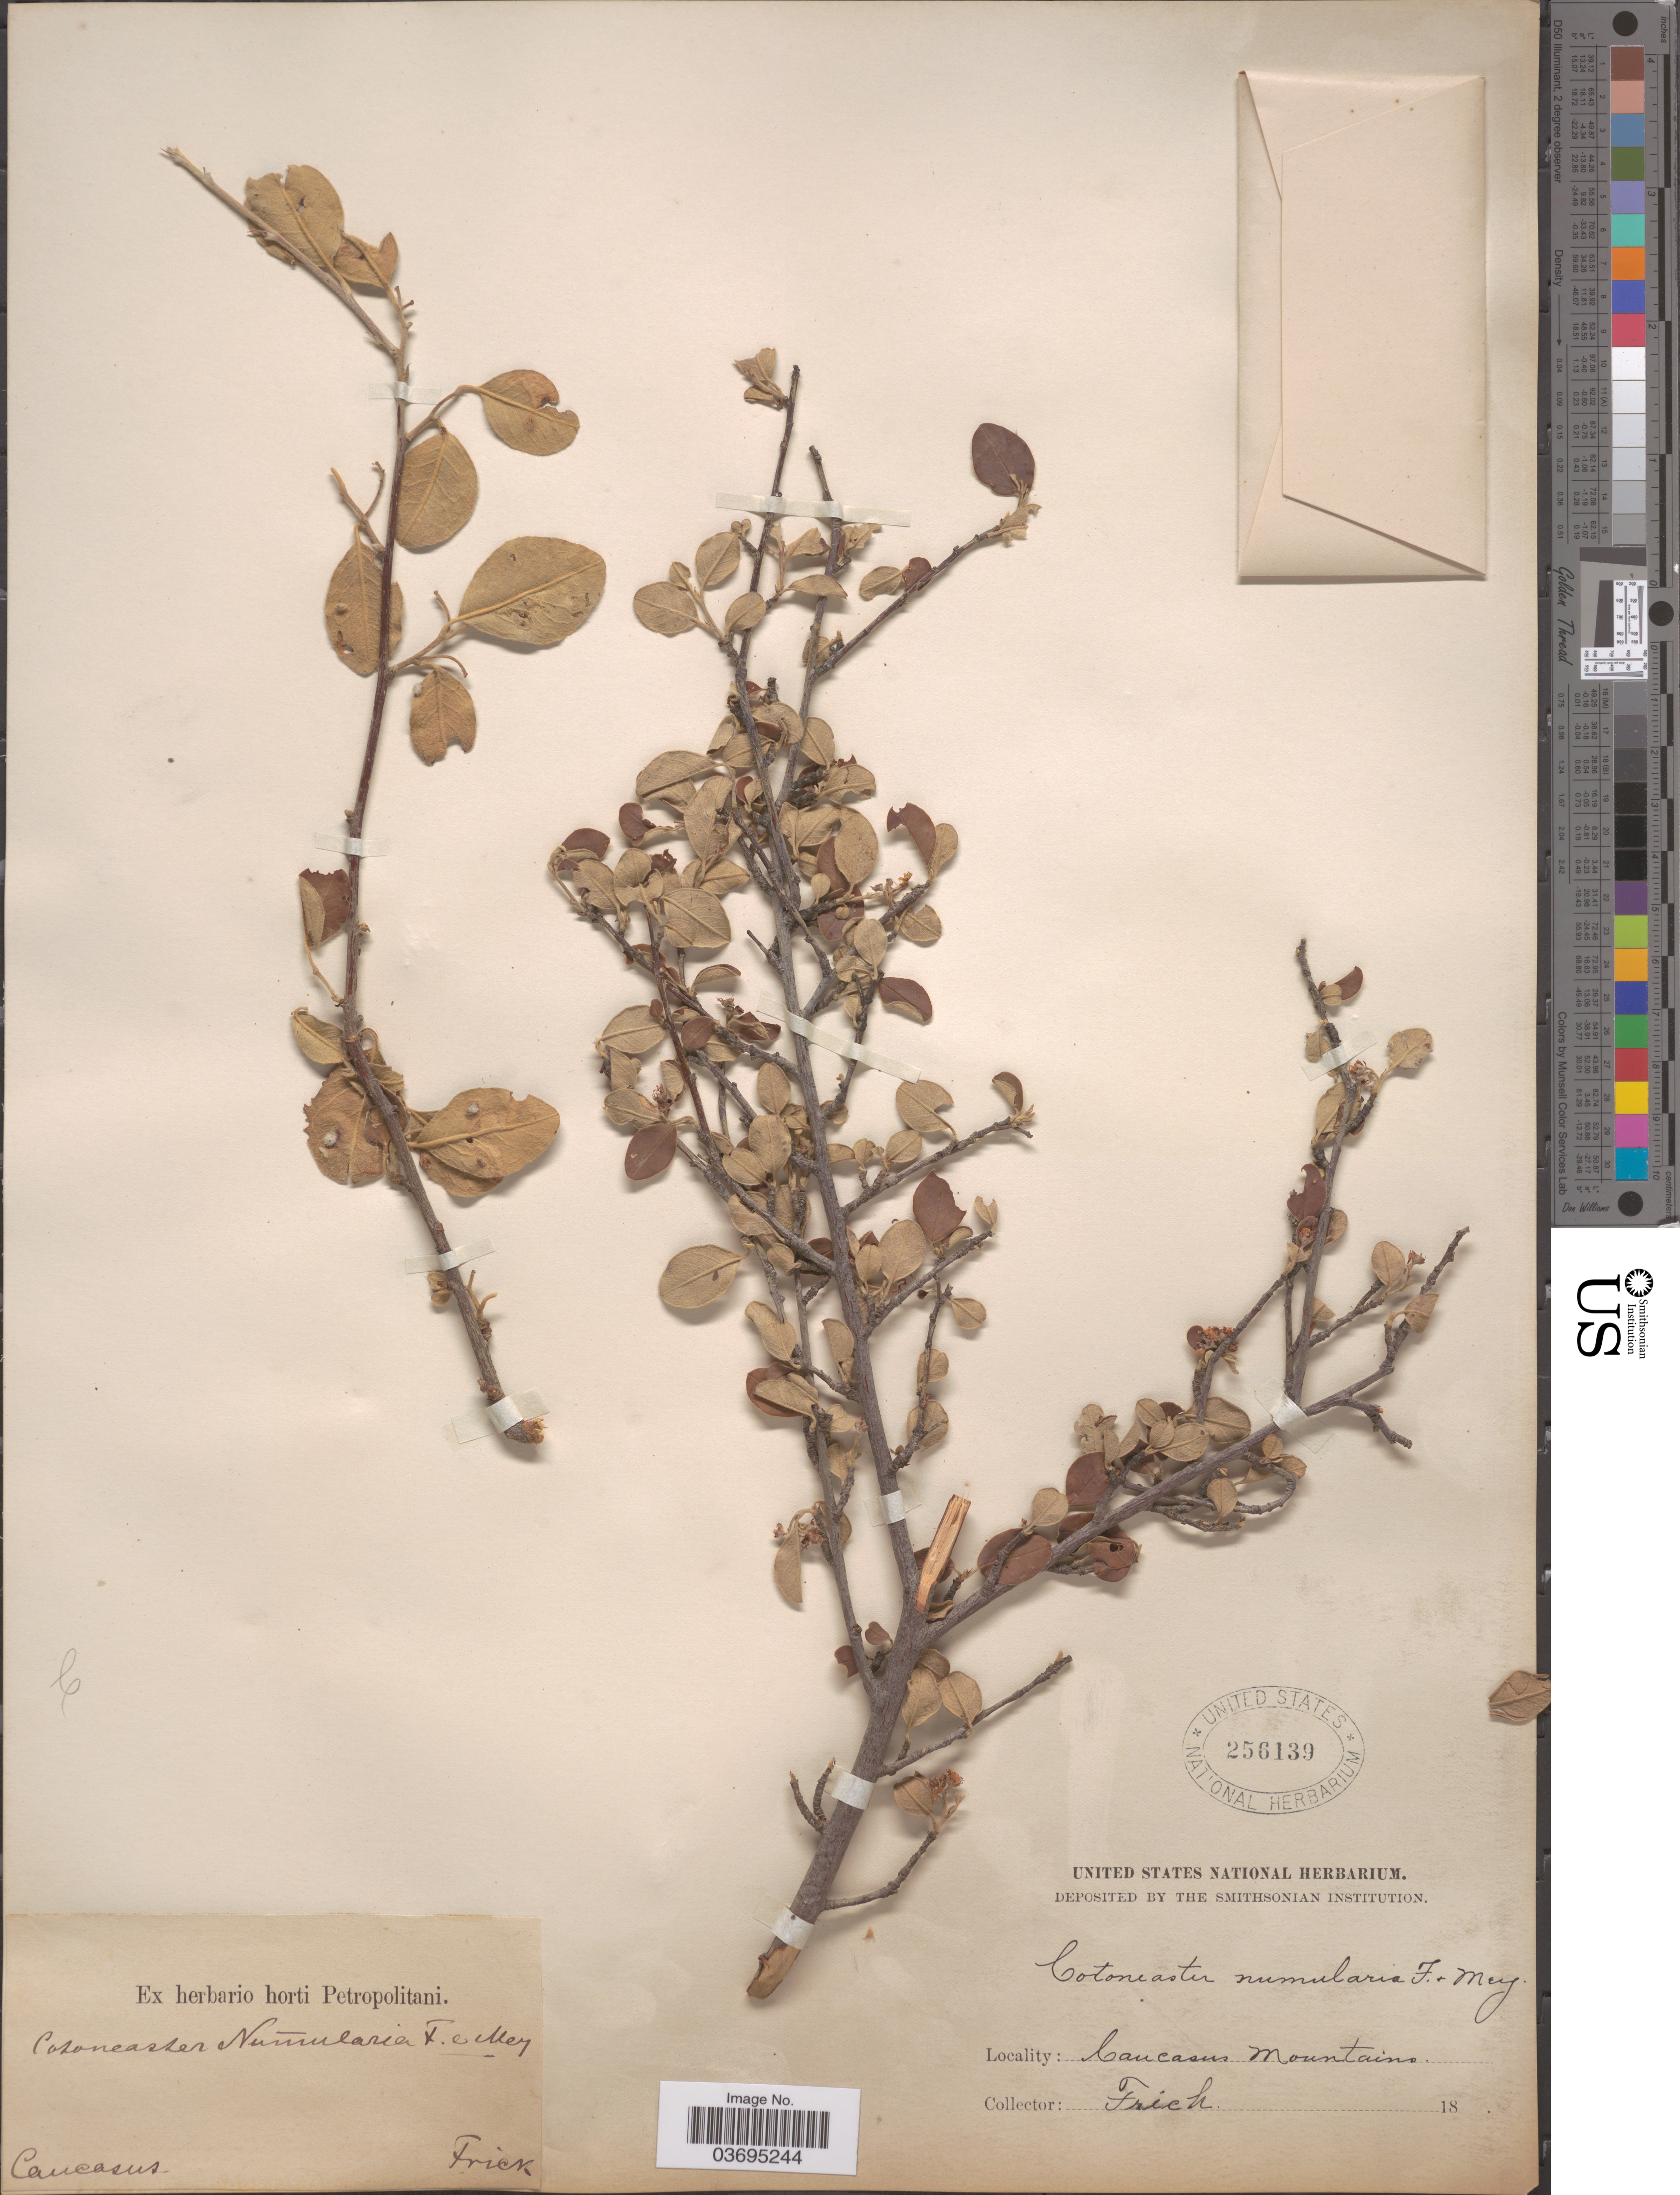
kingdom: Plantae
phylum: Tracheophyta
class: Magnoliopsida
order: Rosales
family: Rosaceae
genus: Cotoneaster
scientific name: Cotoneaster nummularius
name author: Lindl.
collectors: Frick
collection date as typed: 18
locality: Caucasus. Caucasus. Mountains.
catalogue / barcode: US 256139